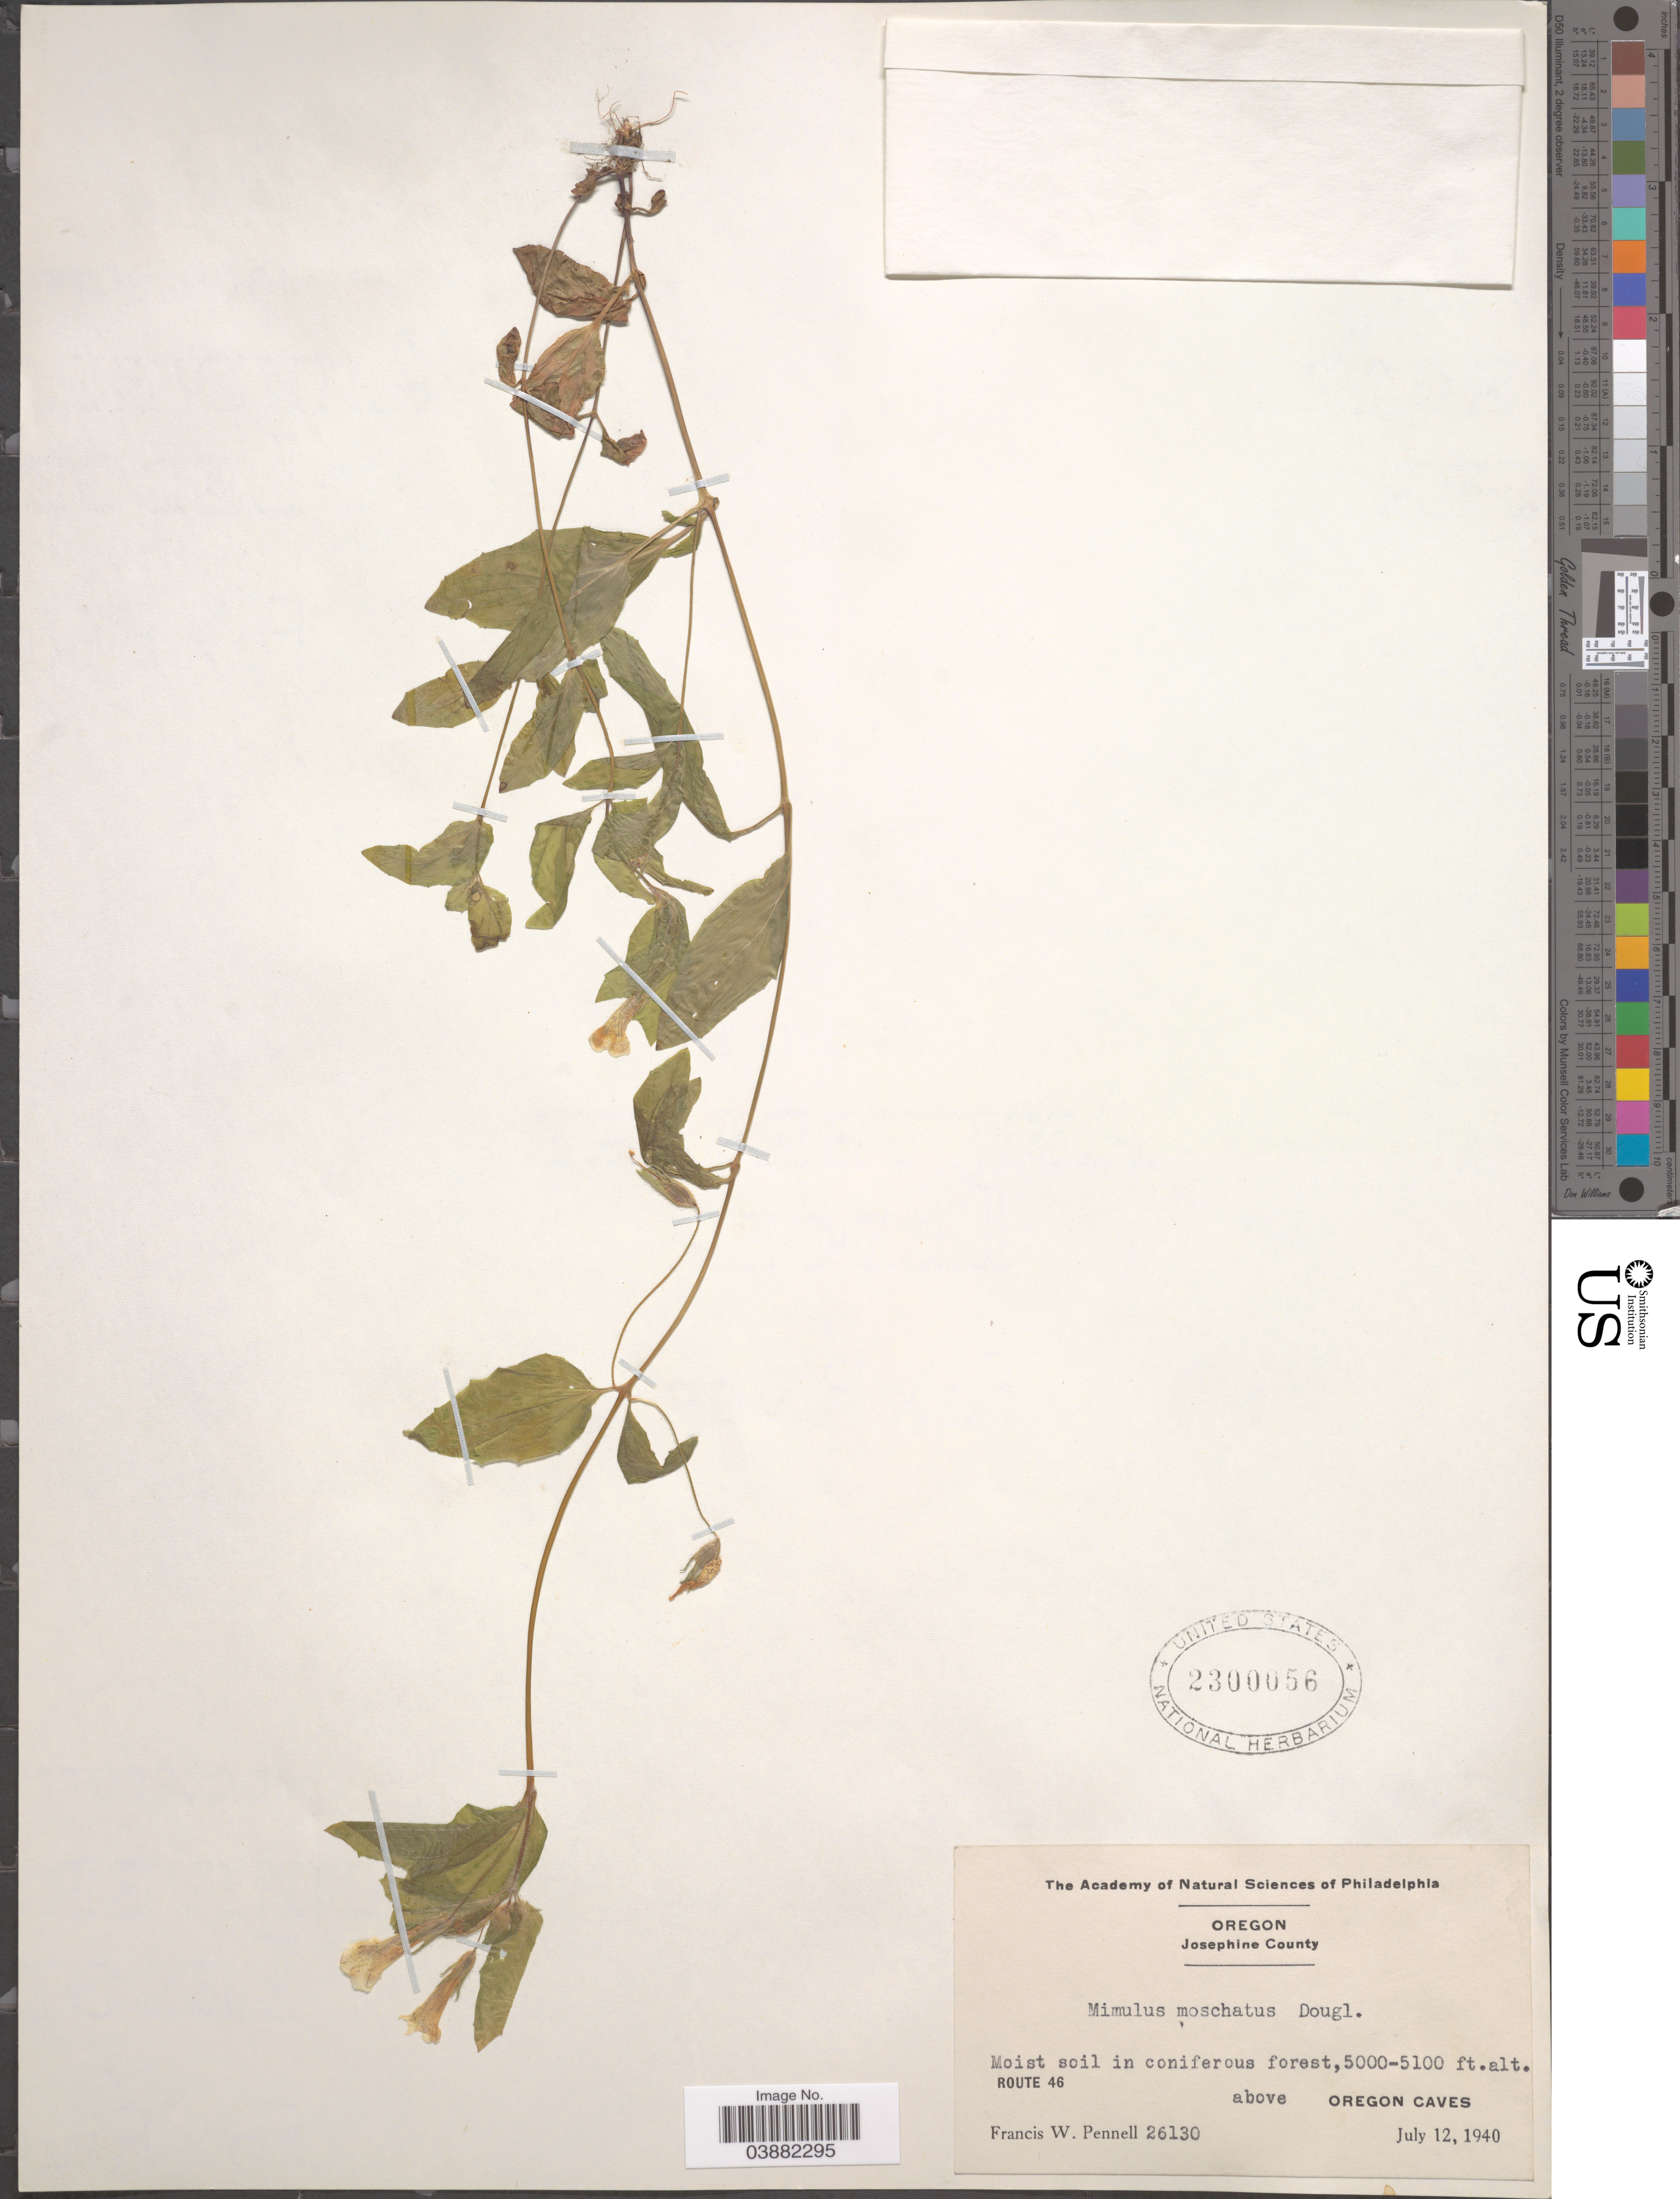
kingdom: Plantae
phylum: Tracheophyta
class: Magnoliopsida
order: Lamiales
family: Phrymaceae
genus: Mimulus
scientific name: Mimulus moschatus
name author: Douglas ex Lindl.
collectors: F. W. Pennell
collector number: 26130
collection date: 1940-07-12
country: United States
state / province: Oregon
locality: Josephine County. Route 46. Above Oregon Caves.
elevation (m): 1524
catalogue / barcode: US 2300056